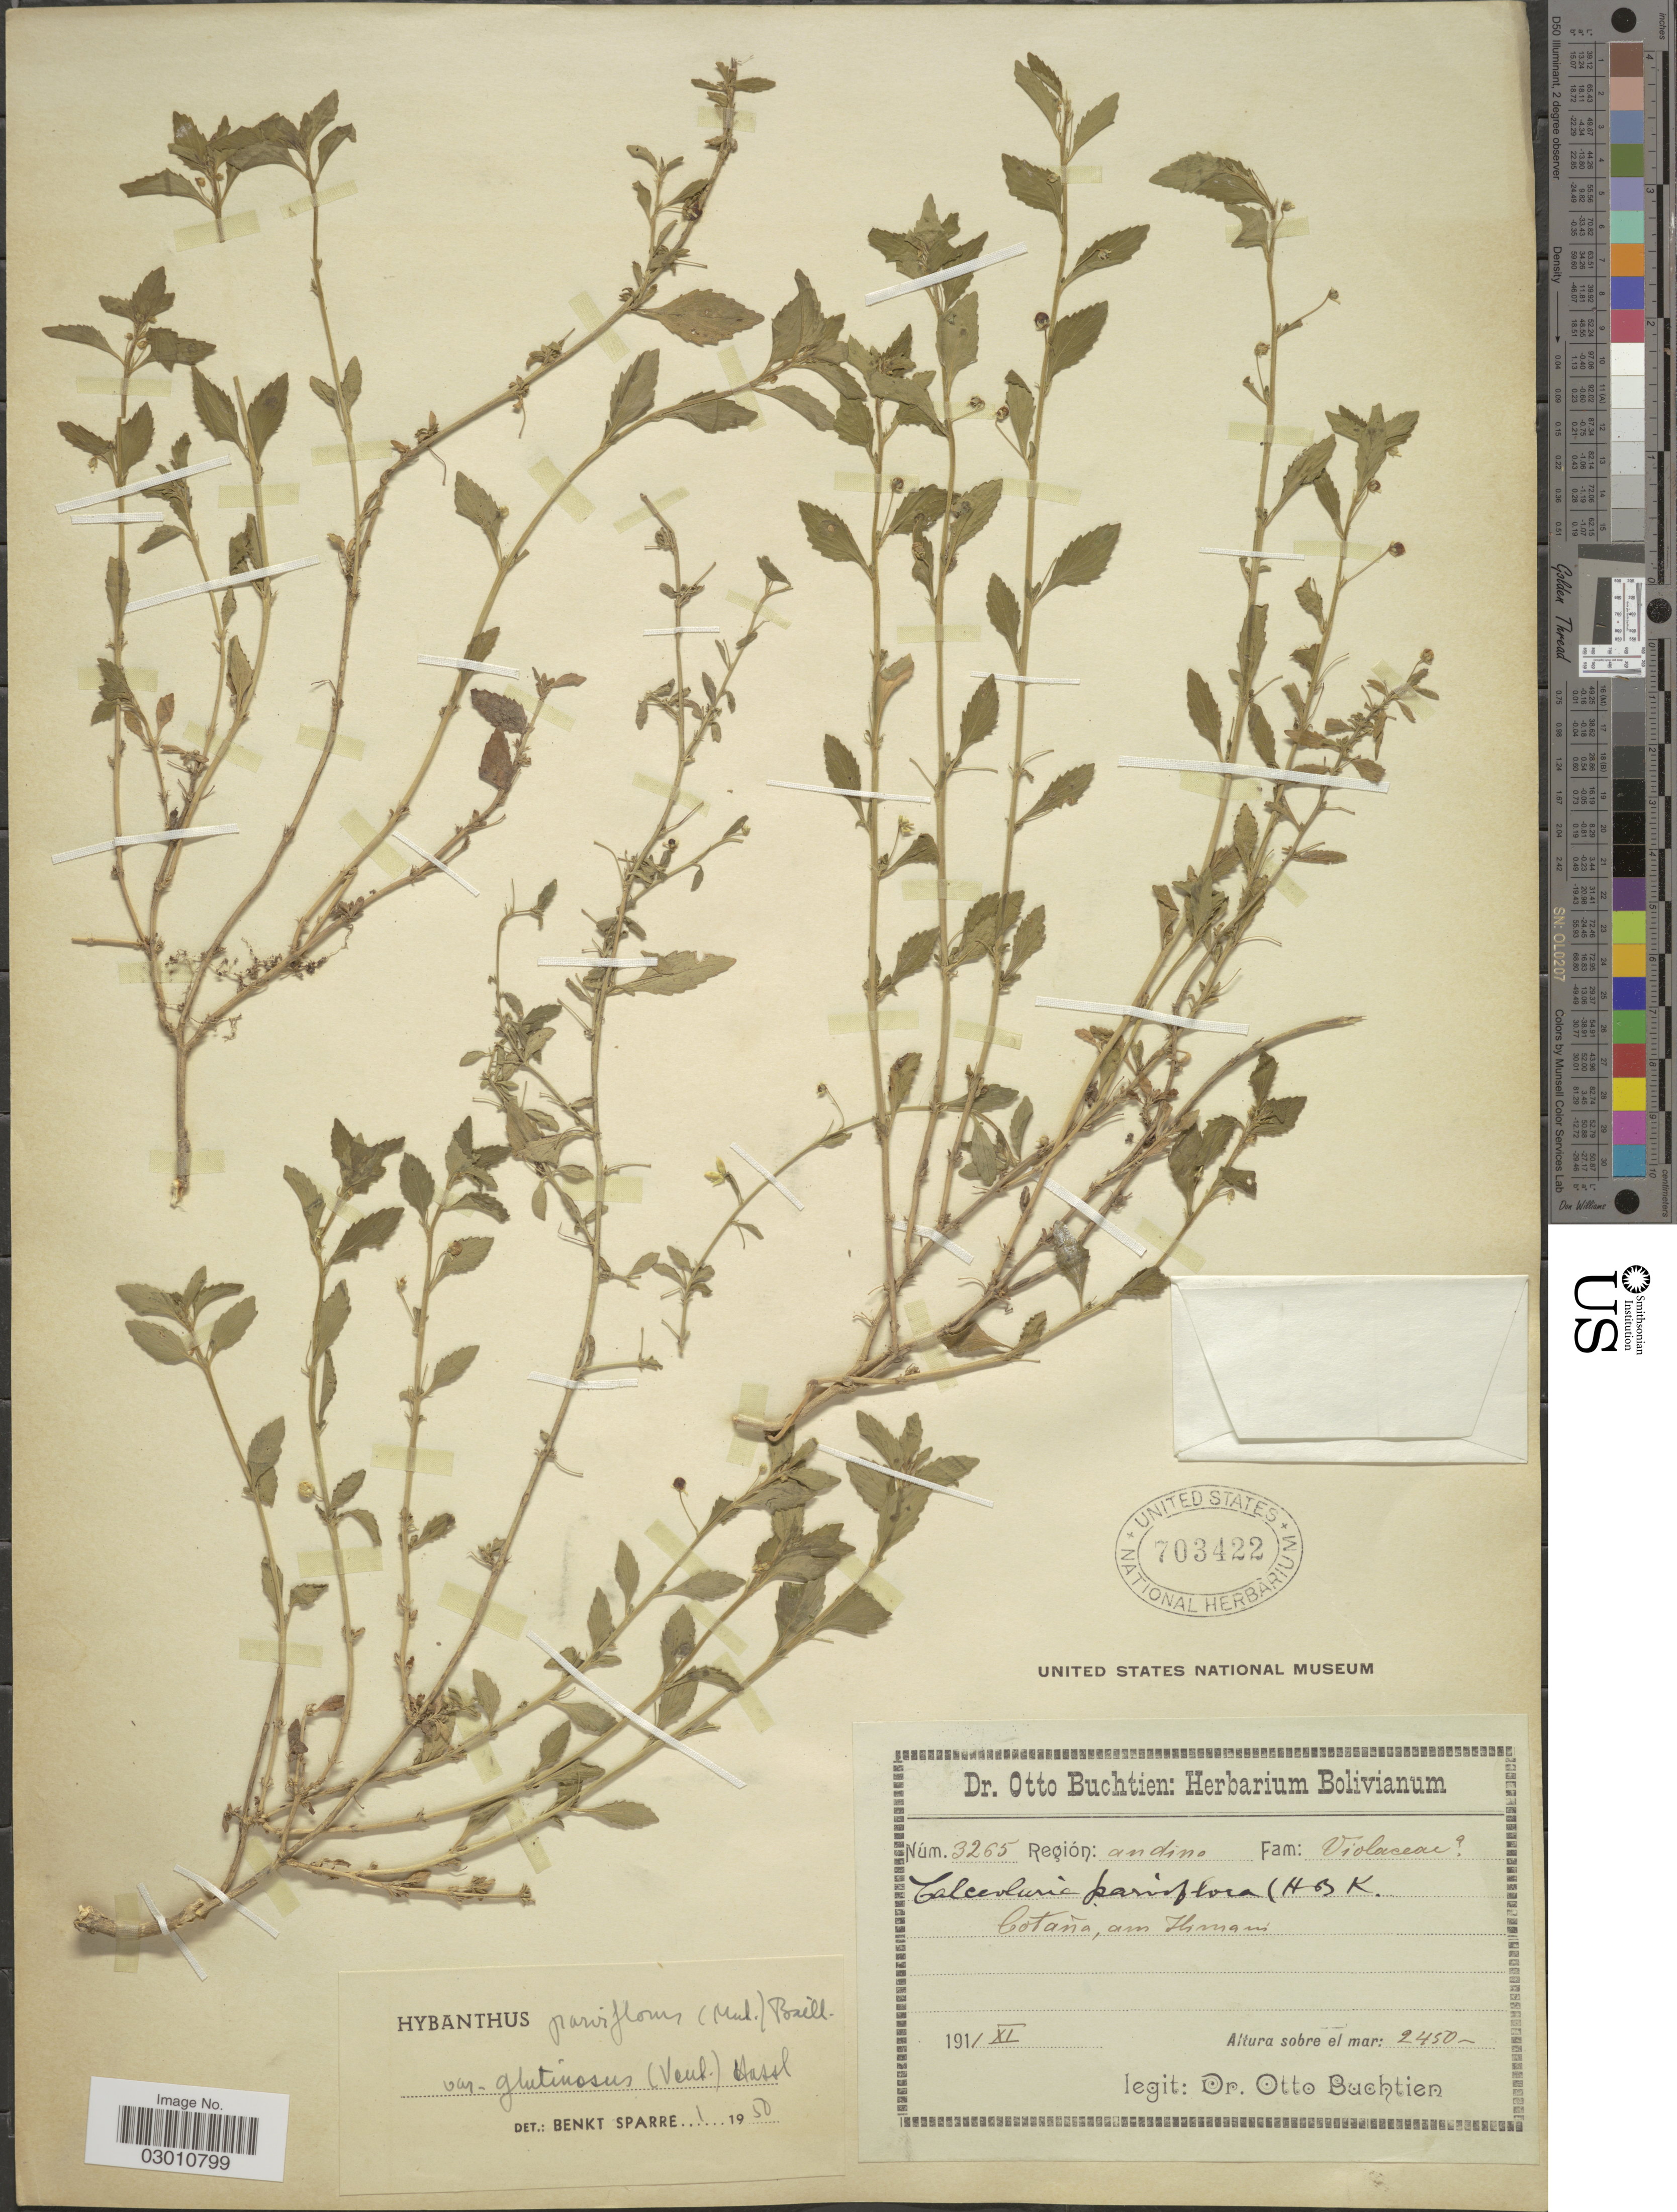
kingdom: Plantae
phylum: Tracheophyta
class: Magnoliopsida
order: Malpighiales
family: Violaceae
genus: Pombalia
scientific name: Pombalia parviflora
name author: (L. f.) Paula-Souza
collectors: O. Buchtien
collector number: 3265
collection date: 1911-11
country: Bolivia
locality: Región: andina. Cotaña, am Illimani.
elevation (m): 2450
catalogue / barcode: US 703422